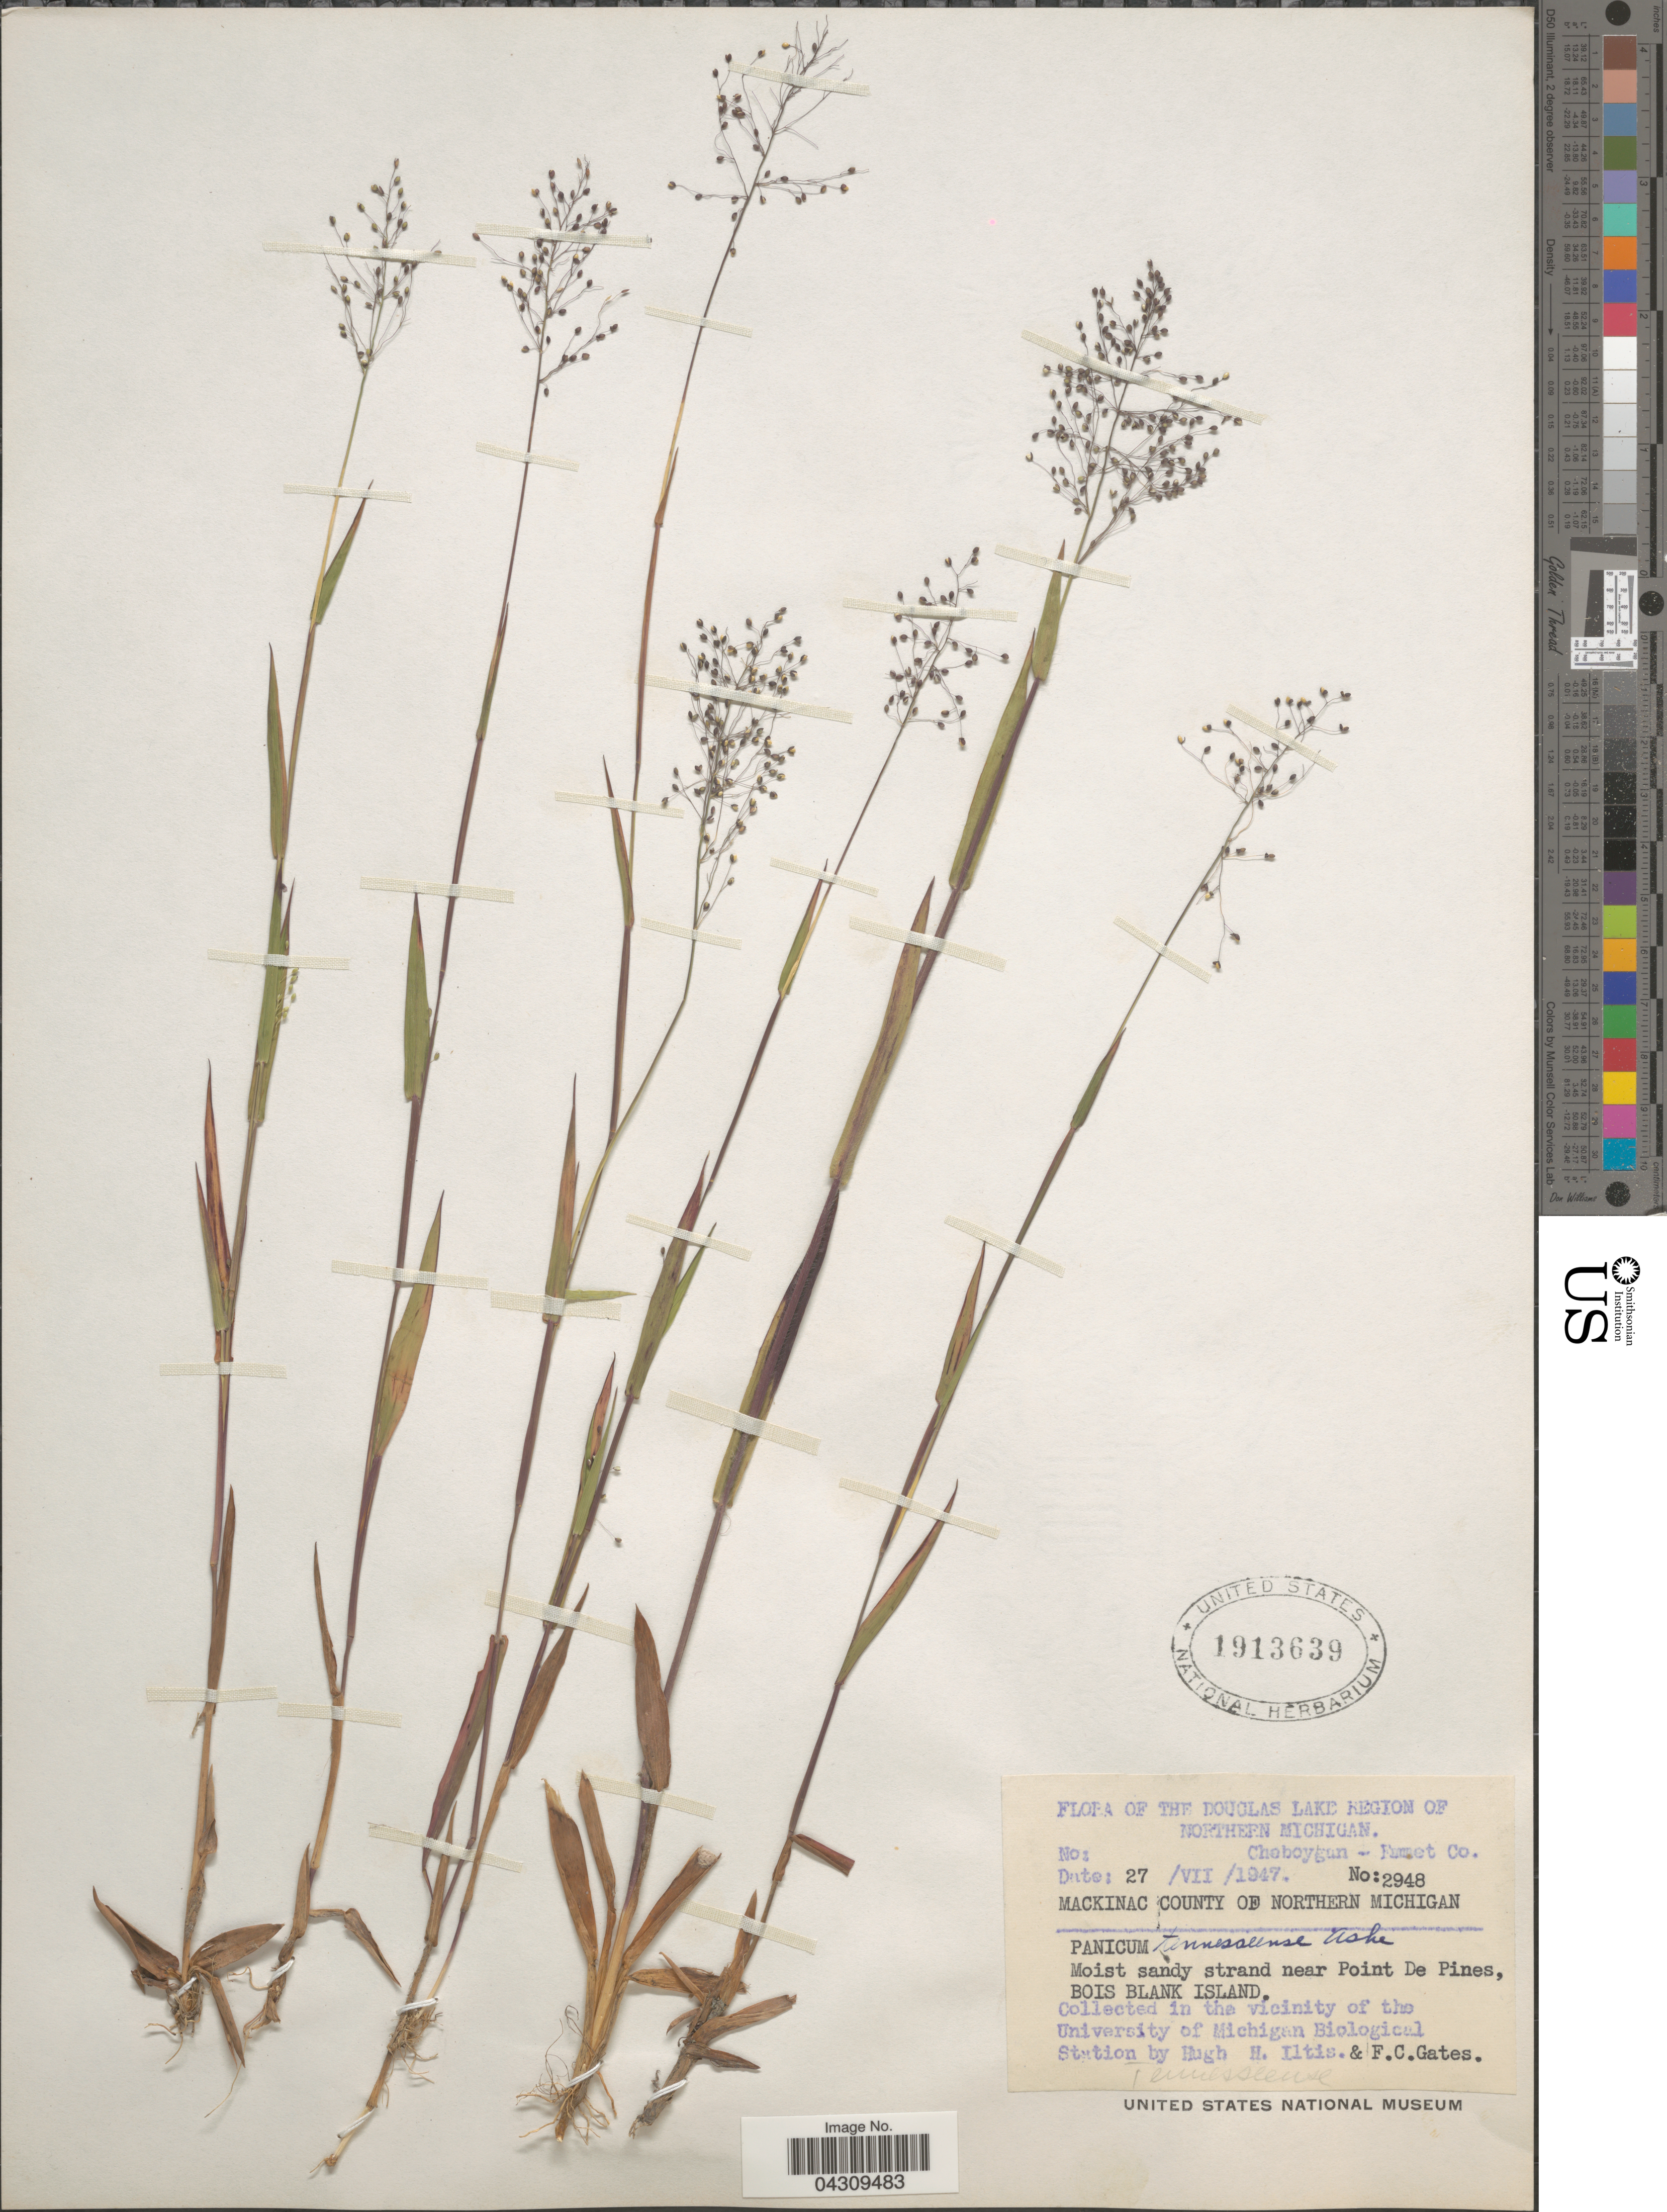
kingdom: Plantae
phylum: Tracheophyta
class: Liliopsida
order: Poales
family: Poaceae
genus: Dichanthelium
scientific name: Dichanthelium acuminatum var. acuminatum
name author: (Sw.) Gould & C.A. Clark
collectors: H. H. Iltis & F. C. Gates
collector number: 2948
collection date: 1947-07-27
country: United States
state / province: Michigan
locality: The Douglas Lake Region of Northern Michigan. Cheboygan -Fumet Co. Mackinac County of Northern Michigan. Moist sandy strand near Point De Pines, Bois Blank Island. In the vicinity of the University of Michigan Biological Station.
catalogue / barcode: US 1913639